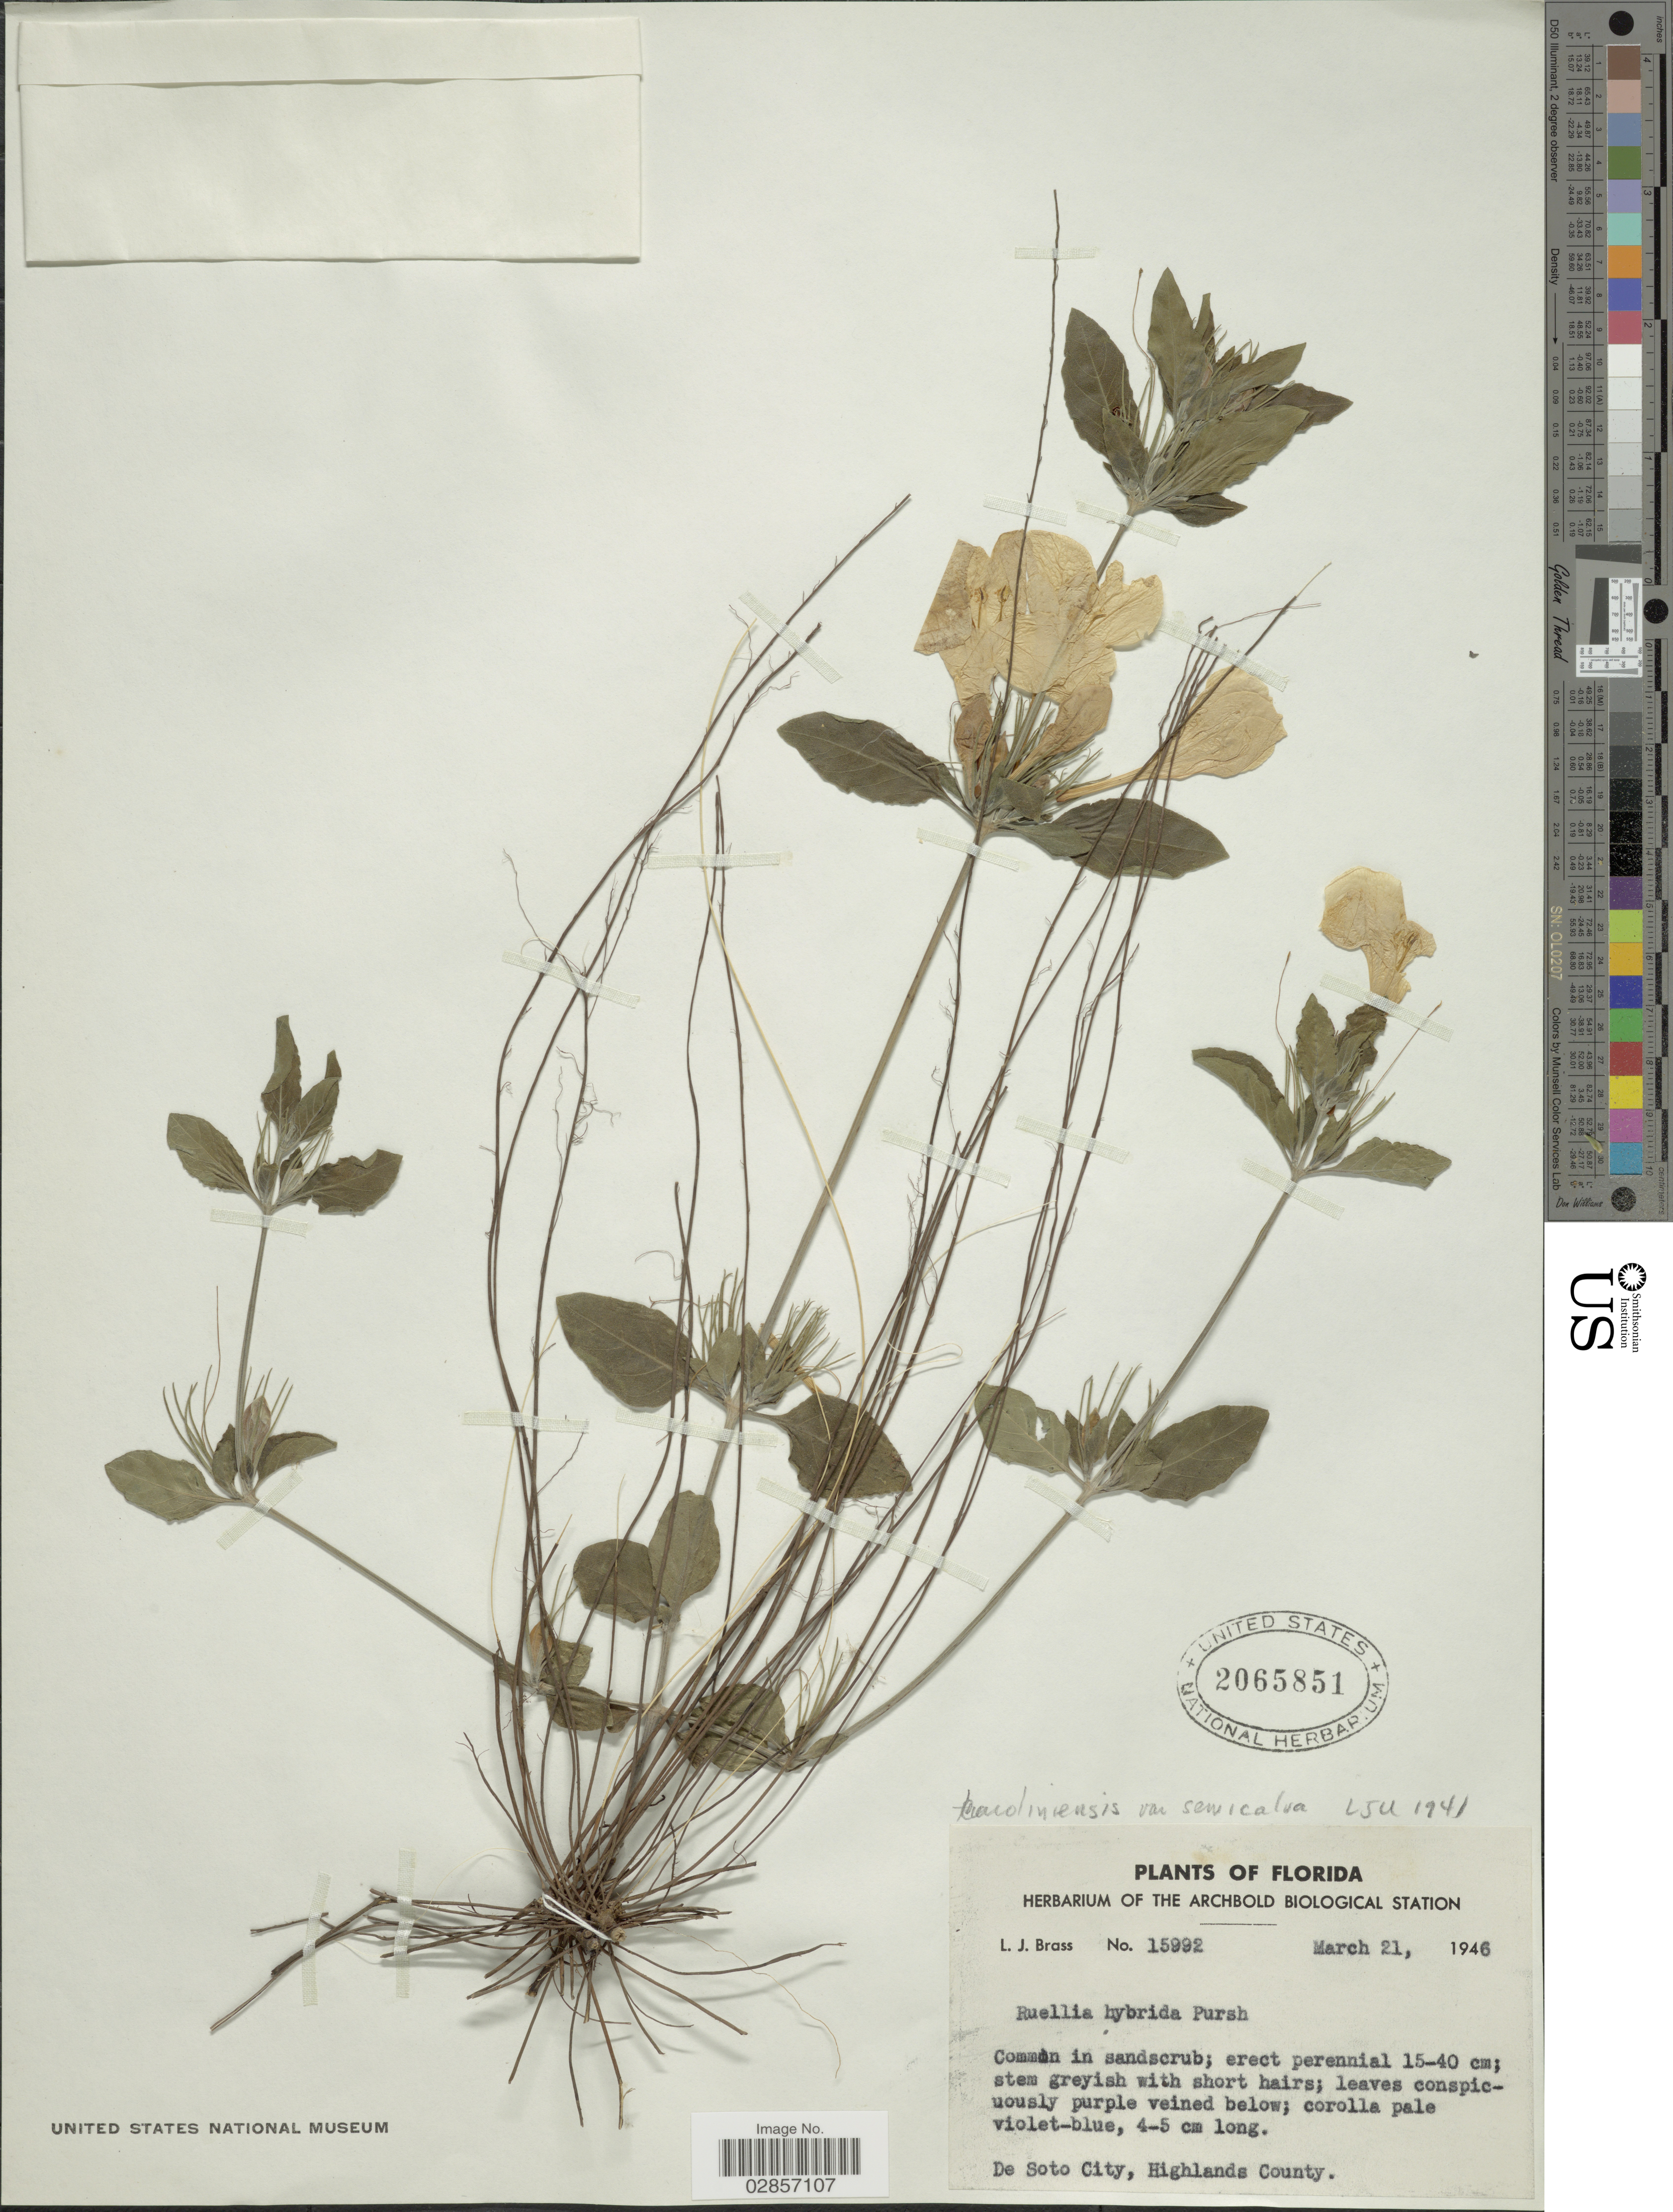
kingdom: Plantae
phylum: Tracheophyta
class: Magnoliopsida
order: Lamiales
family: Acanthaceae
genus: Ruellia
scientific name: Ruellia caroliniensis var. semicalva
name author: Fernald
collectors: L. J. Brass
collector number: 15992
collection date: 1946-03-21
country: United States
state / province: Florida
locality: De Soto City, Highlands County.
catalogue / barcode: US 2065851